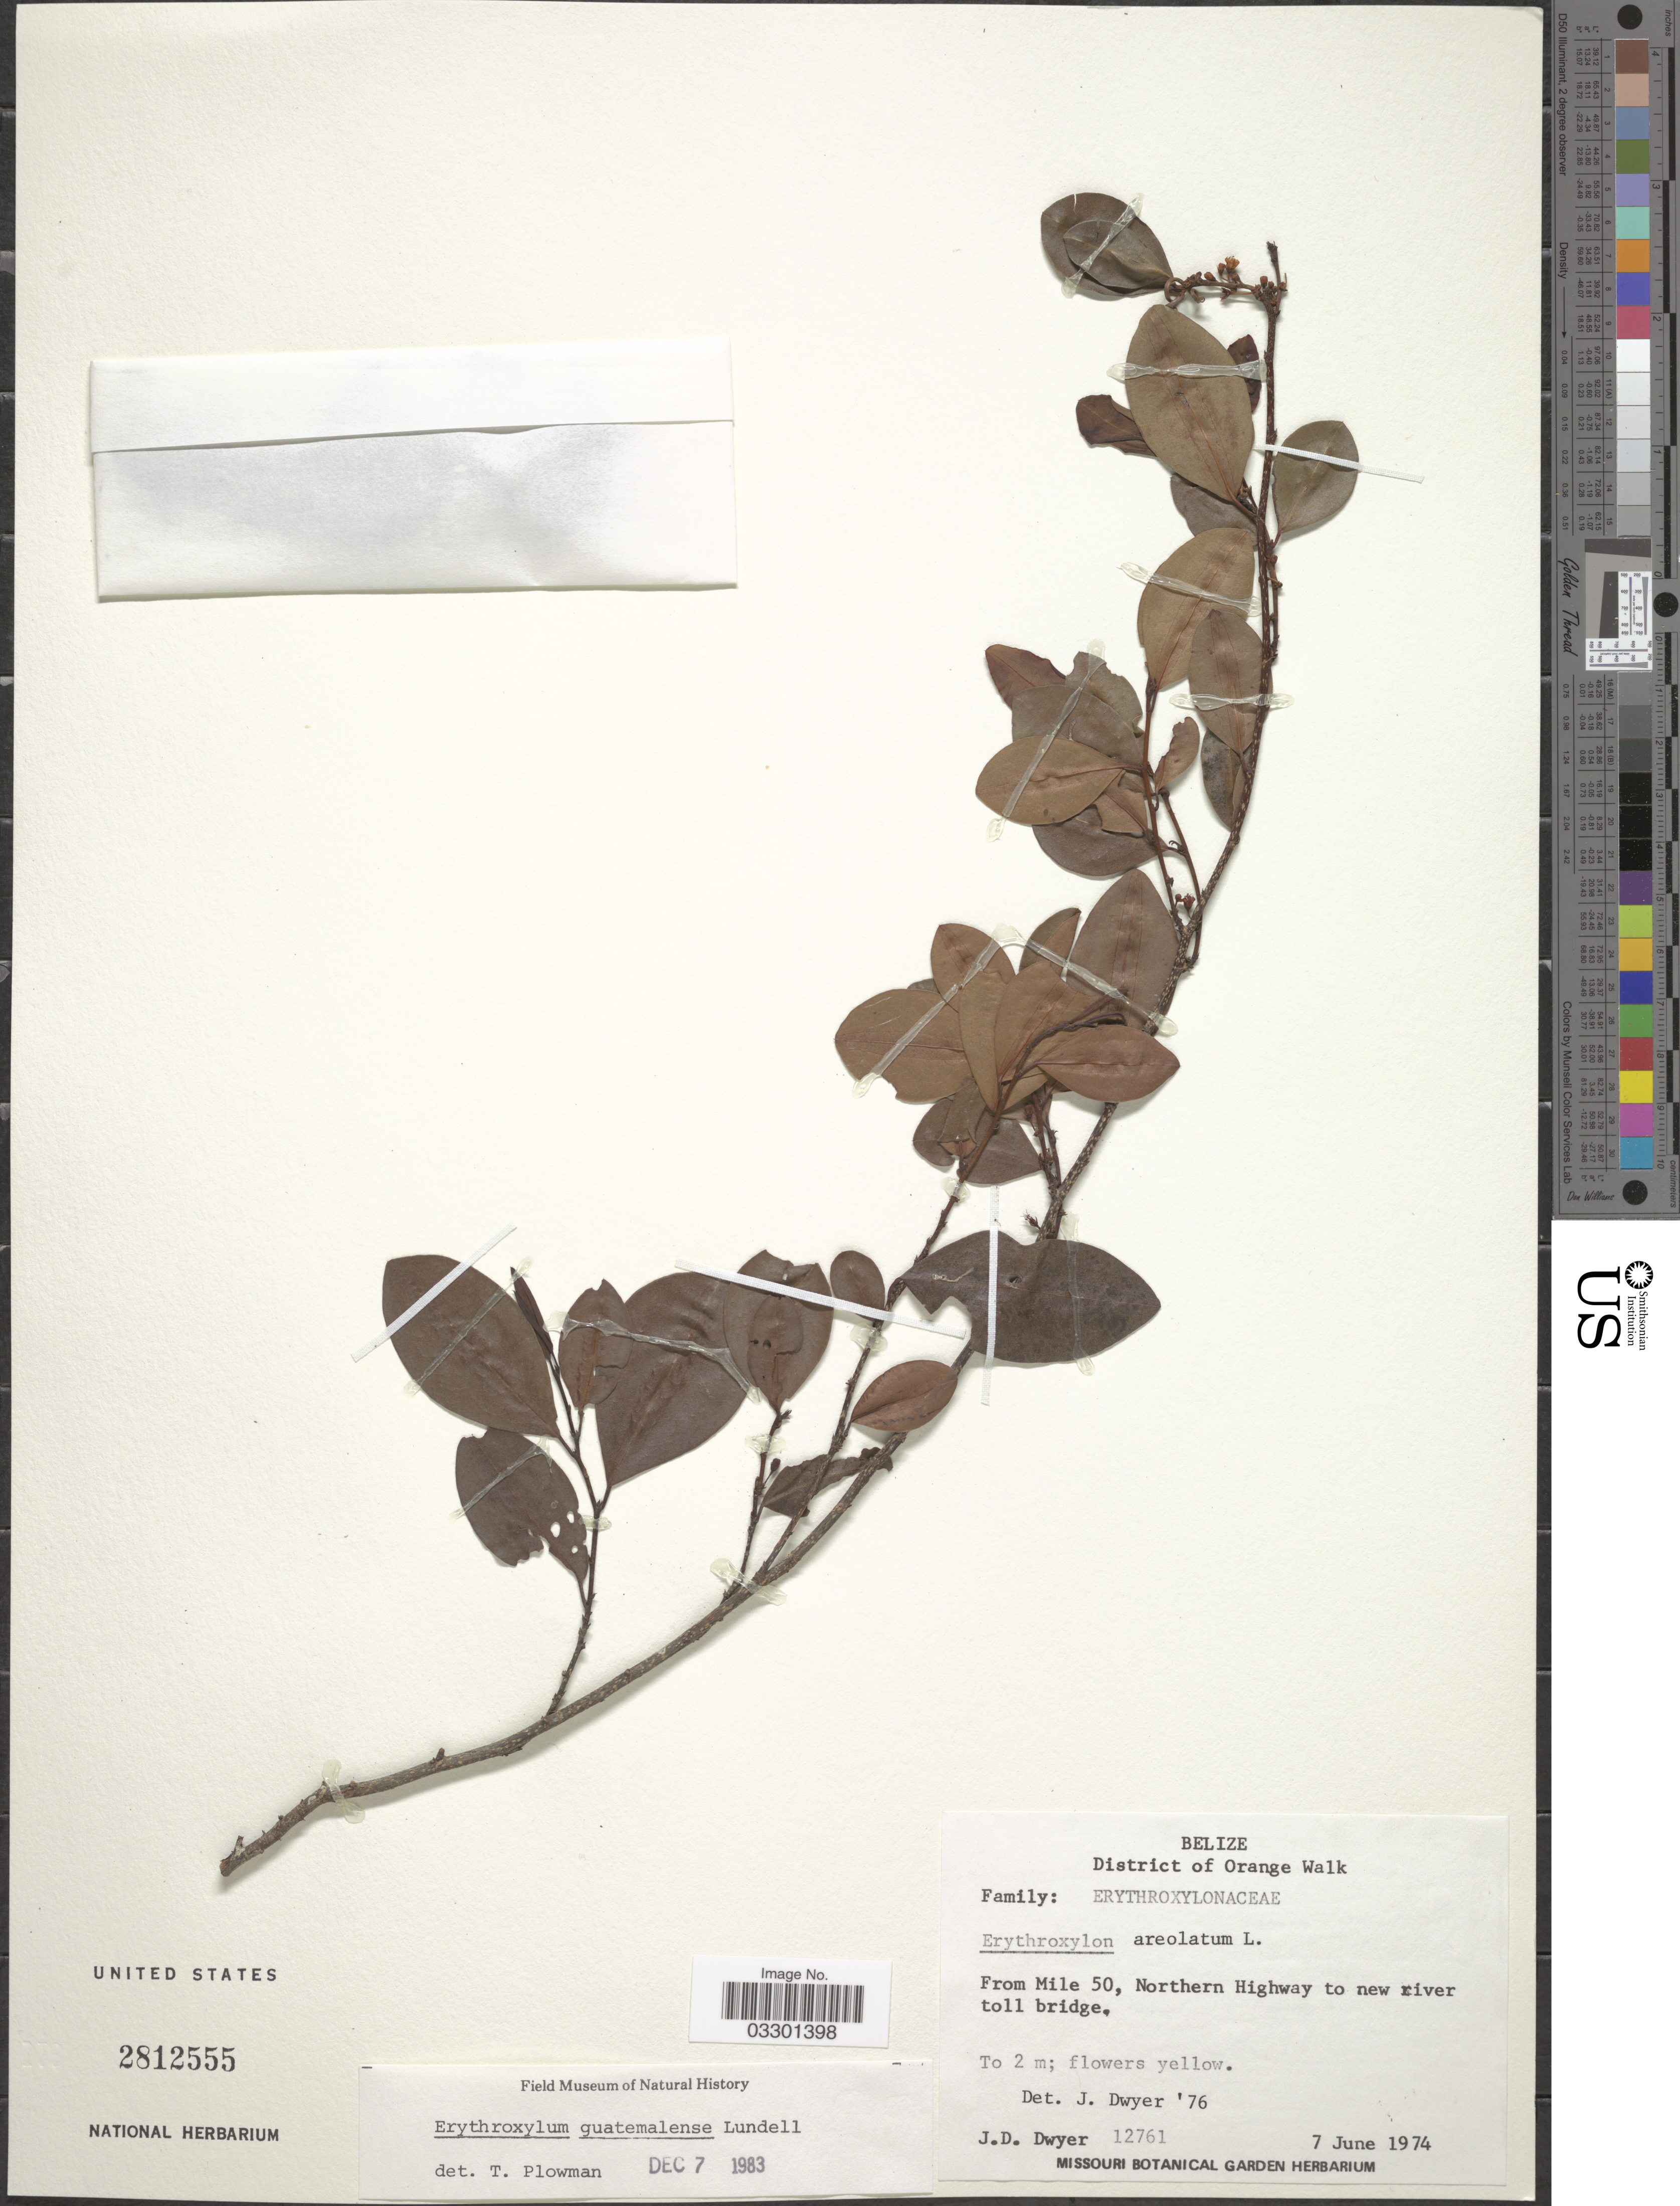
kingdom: Plantae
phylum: Tracheophyta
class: Magnoliopsida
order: Malpighiales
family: Erythroxylaceae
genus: Erythroxylum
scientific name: Erythroxylum guatemalense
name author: Lundell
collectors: J. D. Dwyer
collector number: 12761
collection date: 1974-06-07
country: Belize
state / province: Orange Walk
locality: District of Orange Walk. From Mile 50, Northern Highway to new river toll bridge.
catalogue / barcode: US 2812555